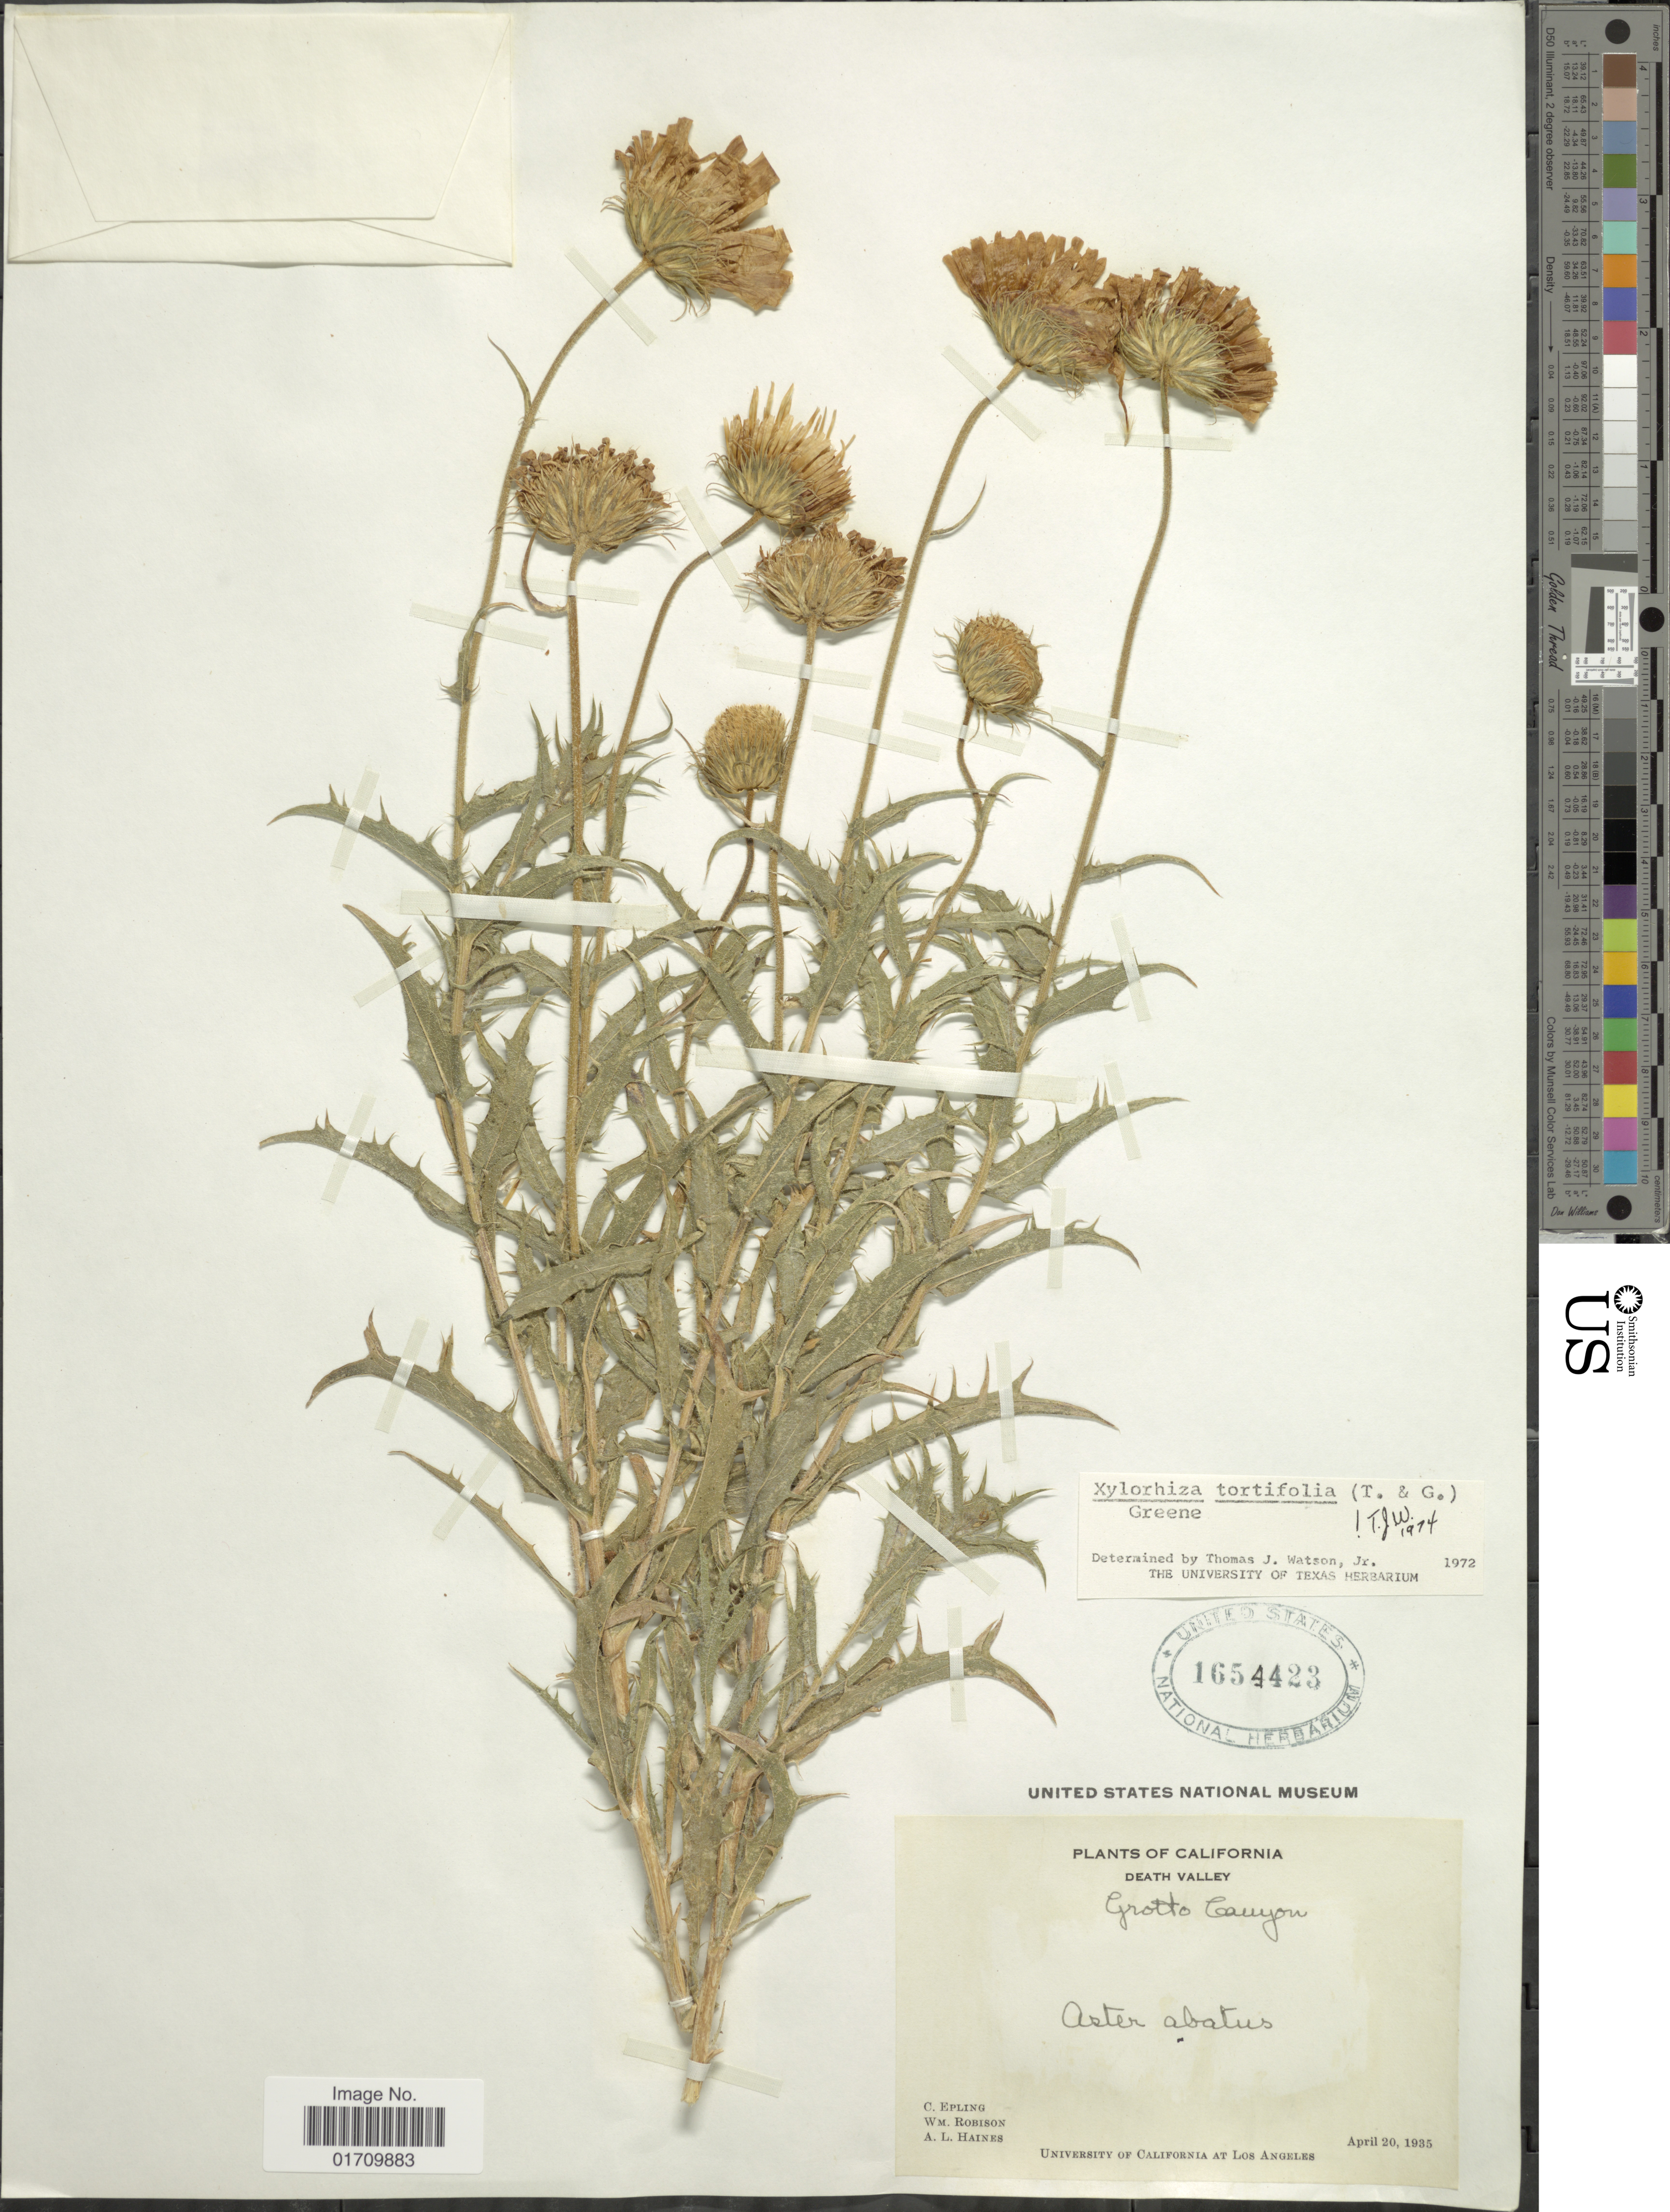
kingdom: Plantae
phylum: Tracheophyta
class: Magnoliopsida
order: Asterales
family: Asteraceae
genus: Xylorhiza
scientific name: Xylorhiza tortifolia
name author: (Torr. & A. Gray) Greene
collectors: C. C. Epling, W. Robinson & A. L. Haines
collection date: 1935-04-20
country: United States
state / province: California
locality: Death Valley, Grotto Canyon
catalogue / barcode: US 1654423